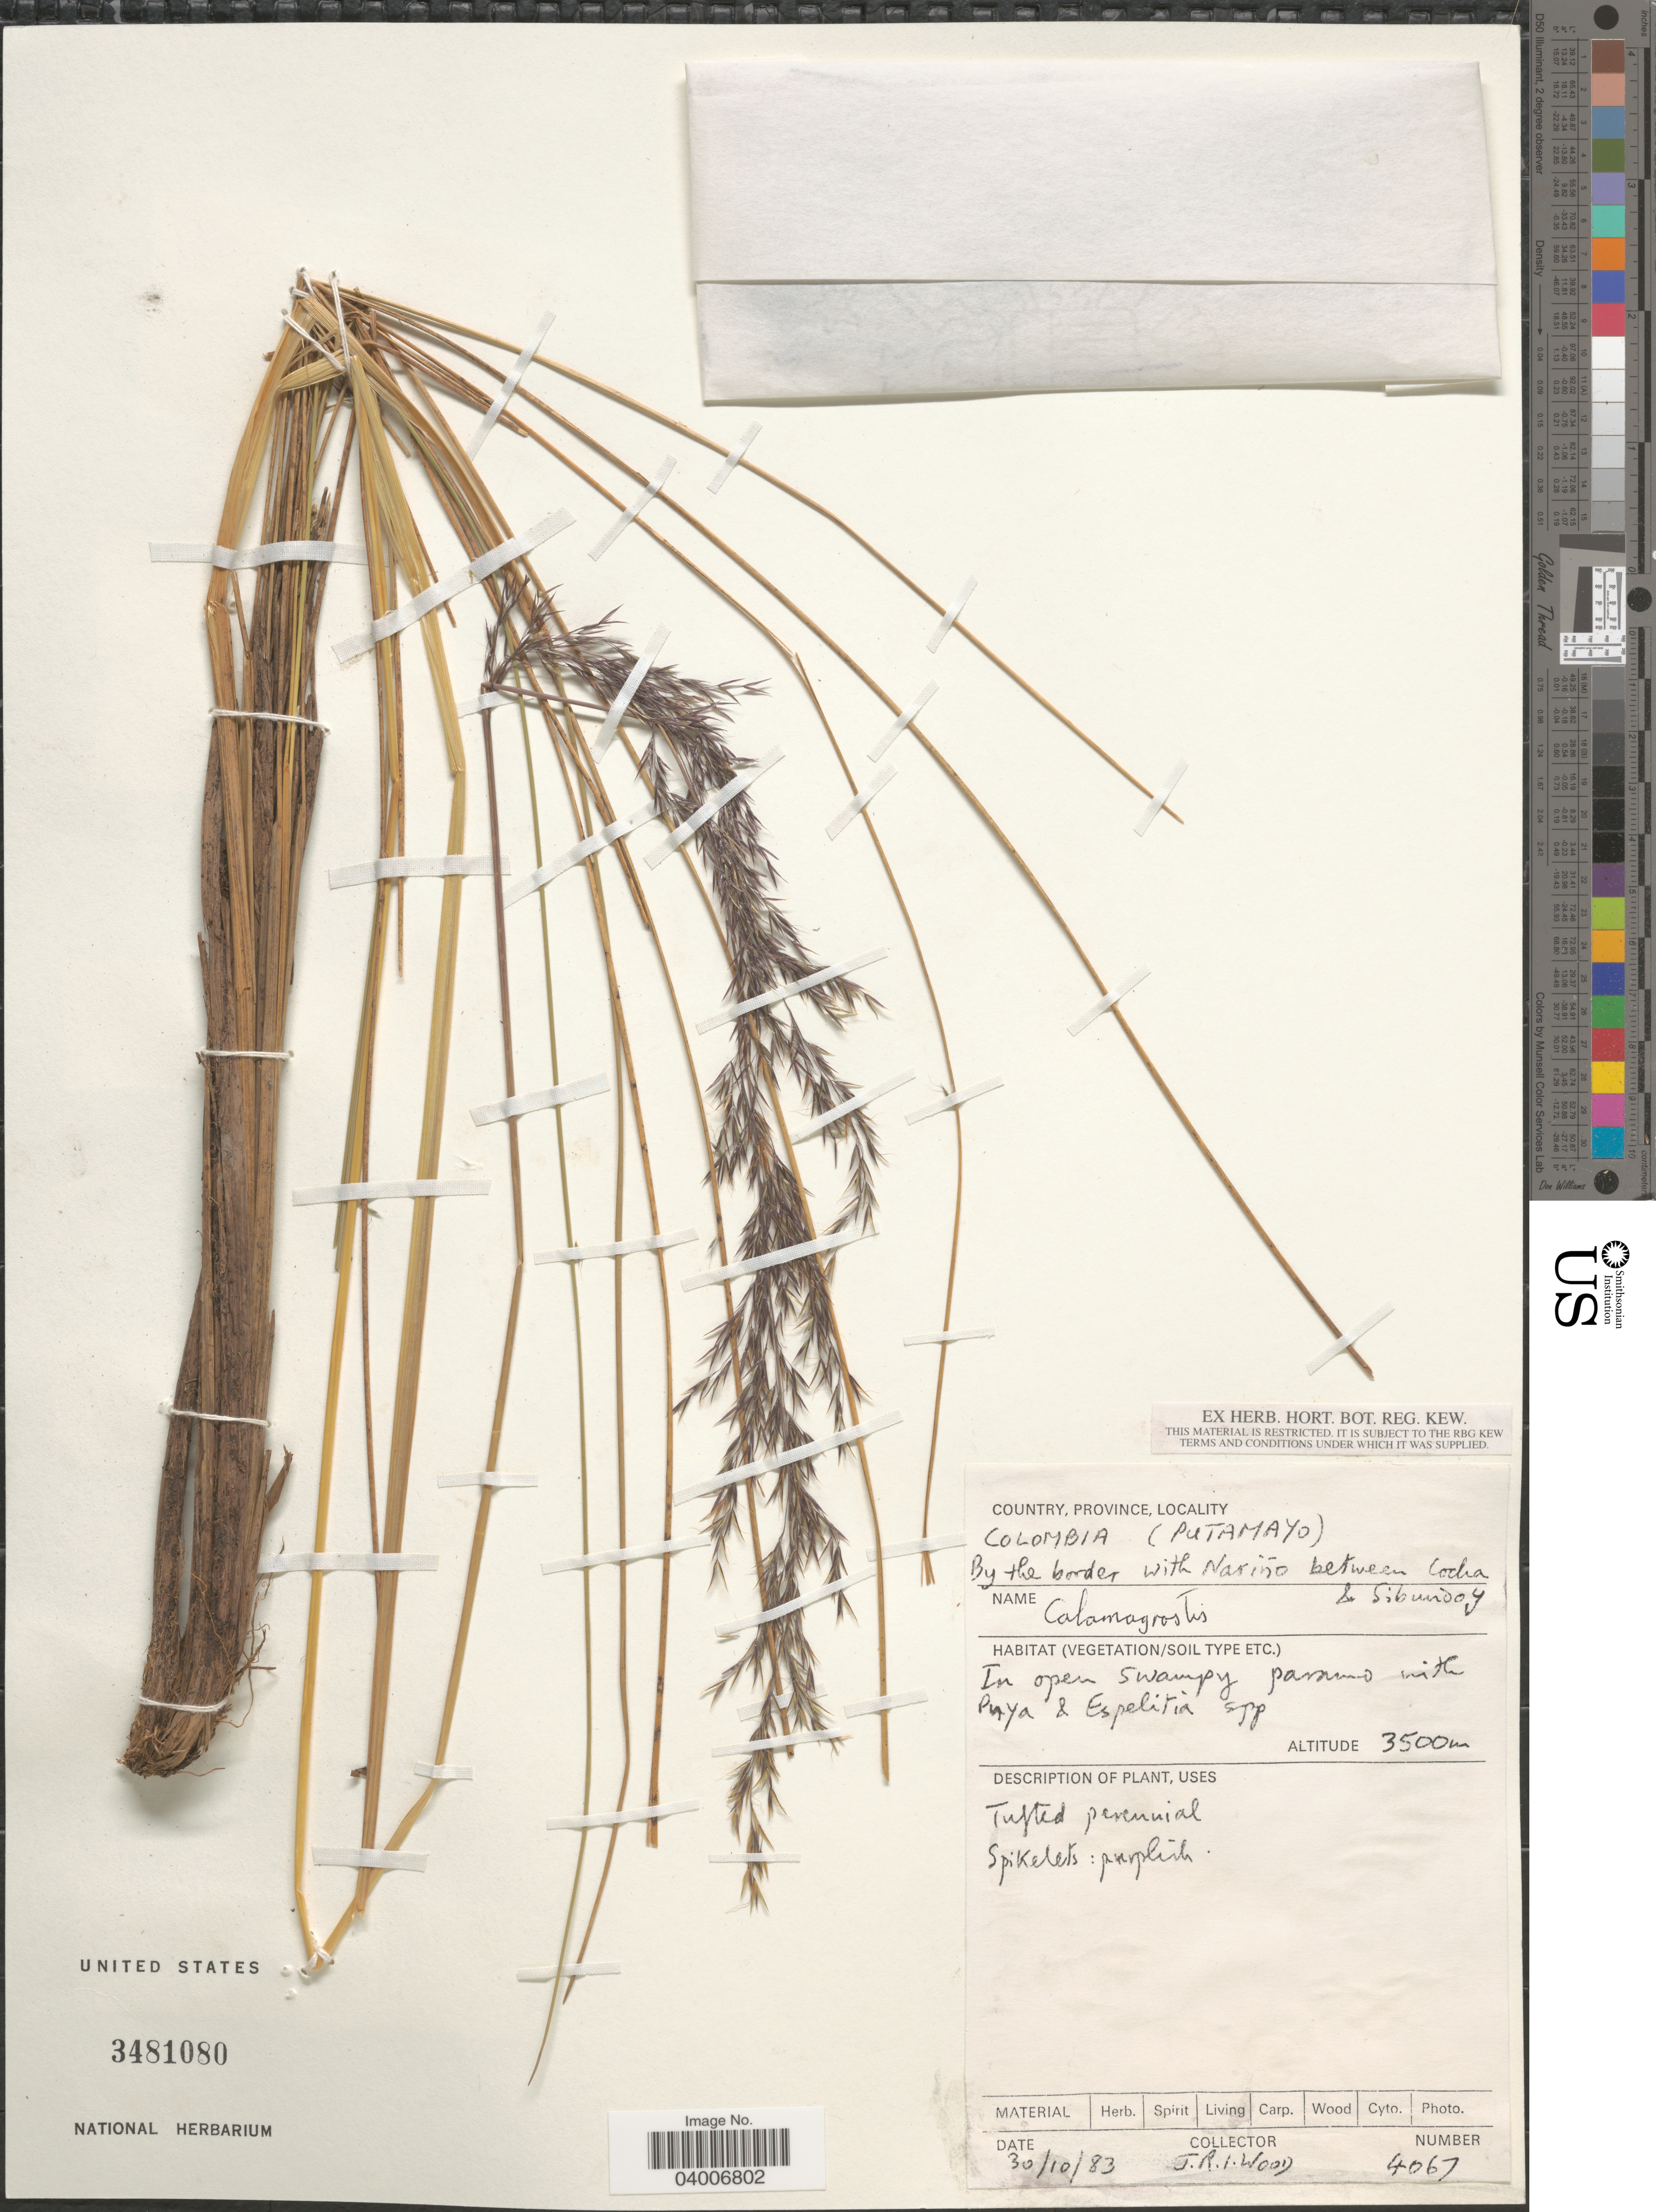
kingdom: Plantae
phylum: Tracheophyta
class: Liliopsida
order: Poales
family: Poaceae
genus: Cinnagrostis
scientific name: Cinnagrostis sp.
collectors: J. R. I. Wood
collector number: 4067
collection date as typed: Transcribed d/m/y: 30/10/83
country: Colombia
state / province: Putumayo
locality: Putamayo. By the border with Nariño between Cocha & Sibundoy.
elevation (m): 3500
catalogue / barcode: US 3481080